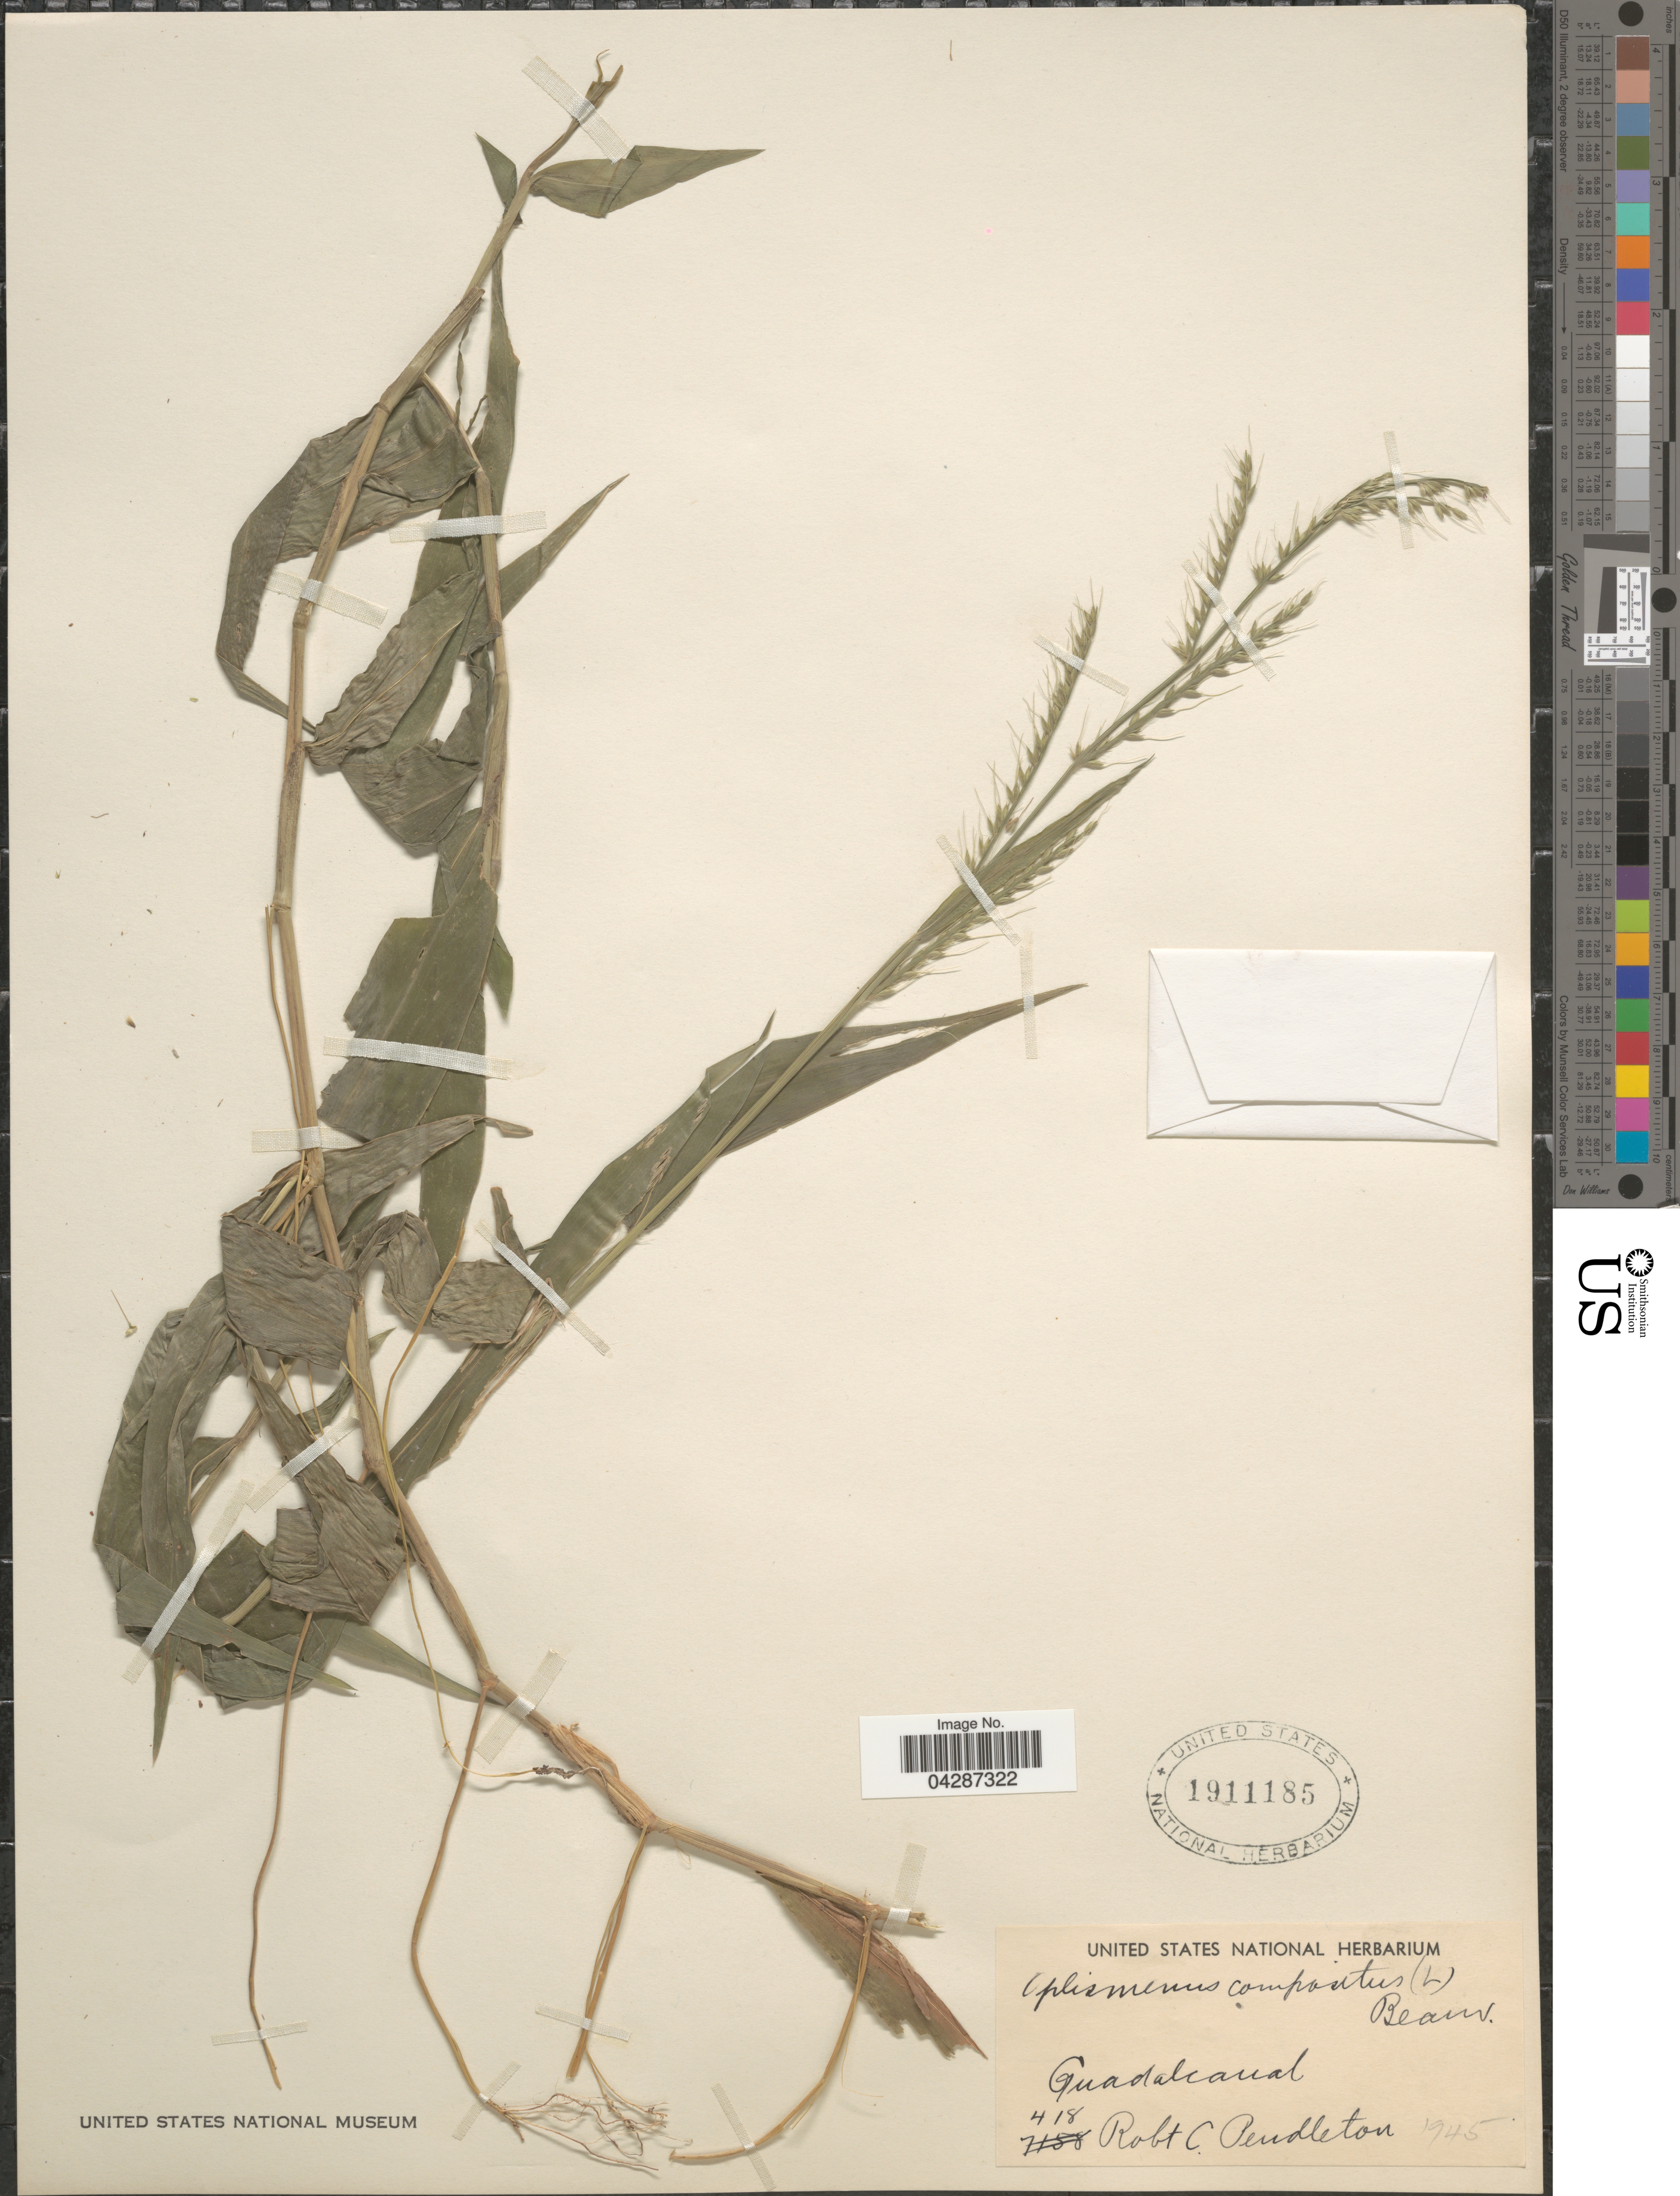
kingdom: Plantae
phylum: Tracheophyta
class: Liliopsida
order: Poales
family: Poaceae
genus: Oplismenus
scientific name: Oplismenus compositus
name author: (L.) P. Beauv.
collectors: R. Pendleton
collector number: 418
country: Solomon Islands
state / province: Solomon Islands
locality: Guadalcanal.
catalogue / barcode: US 1911185